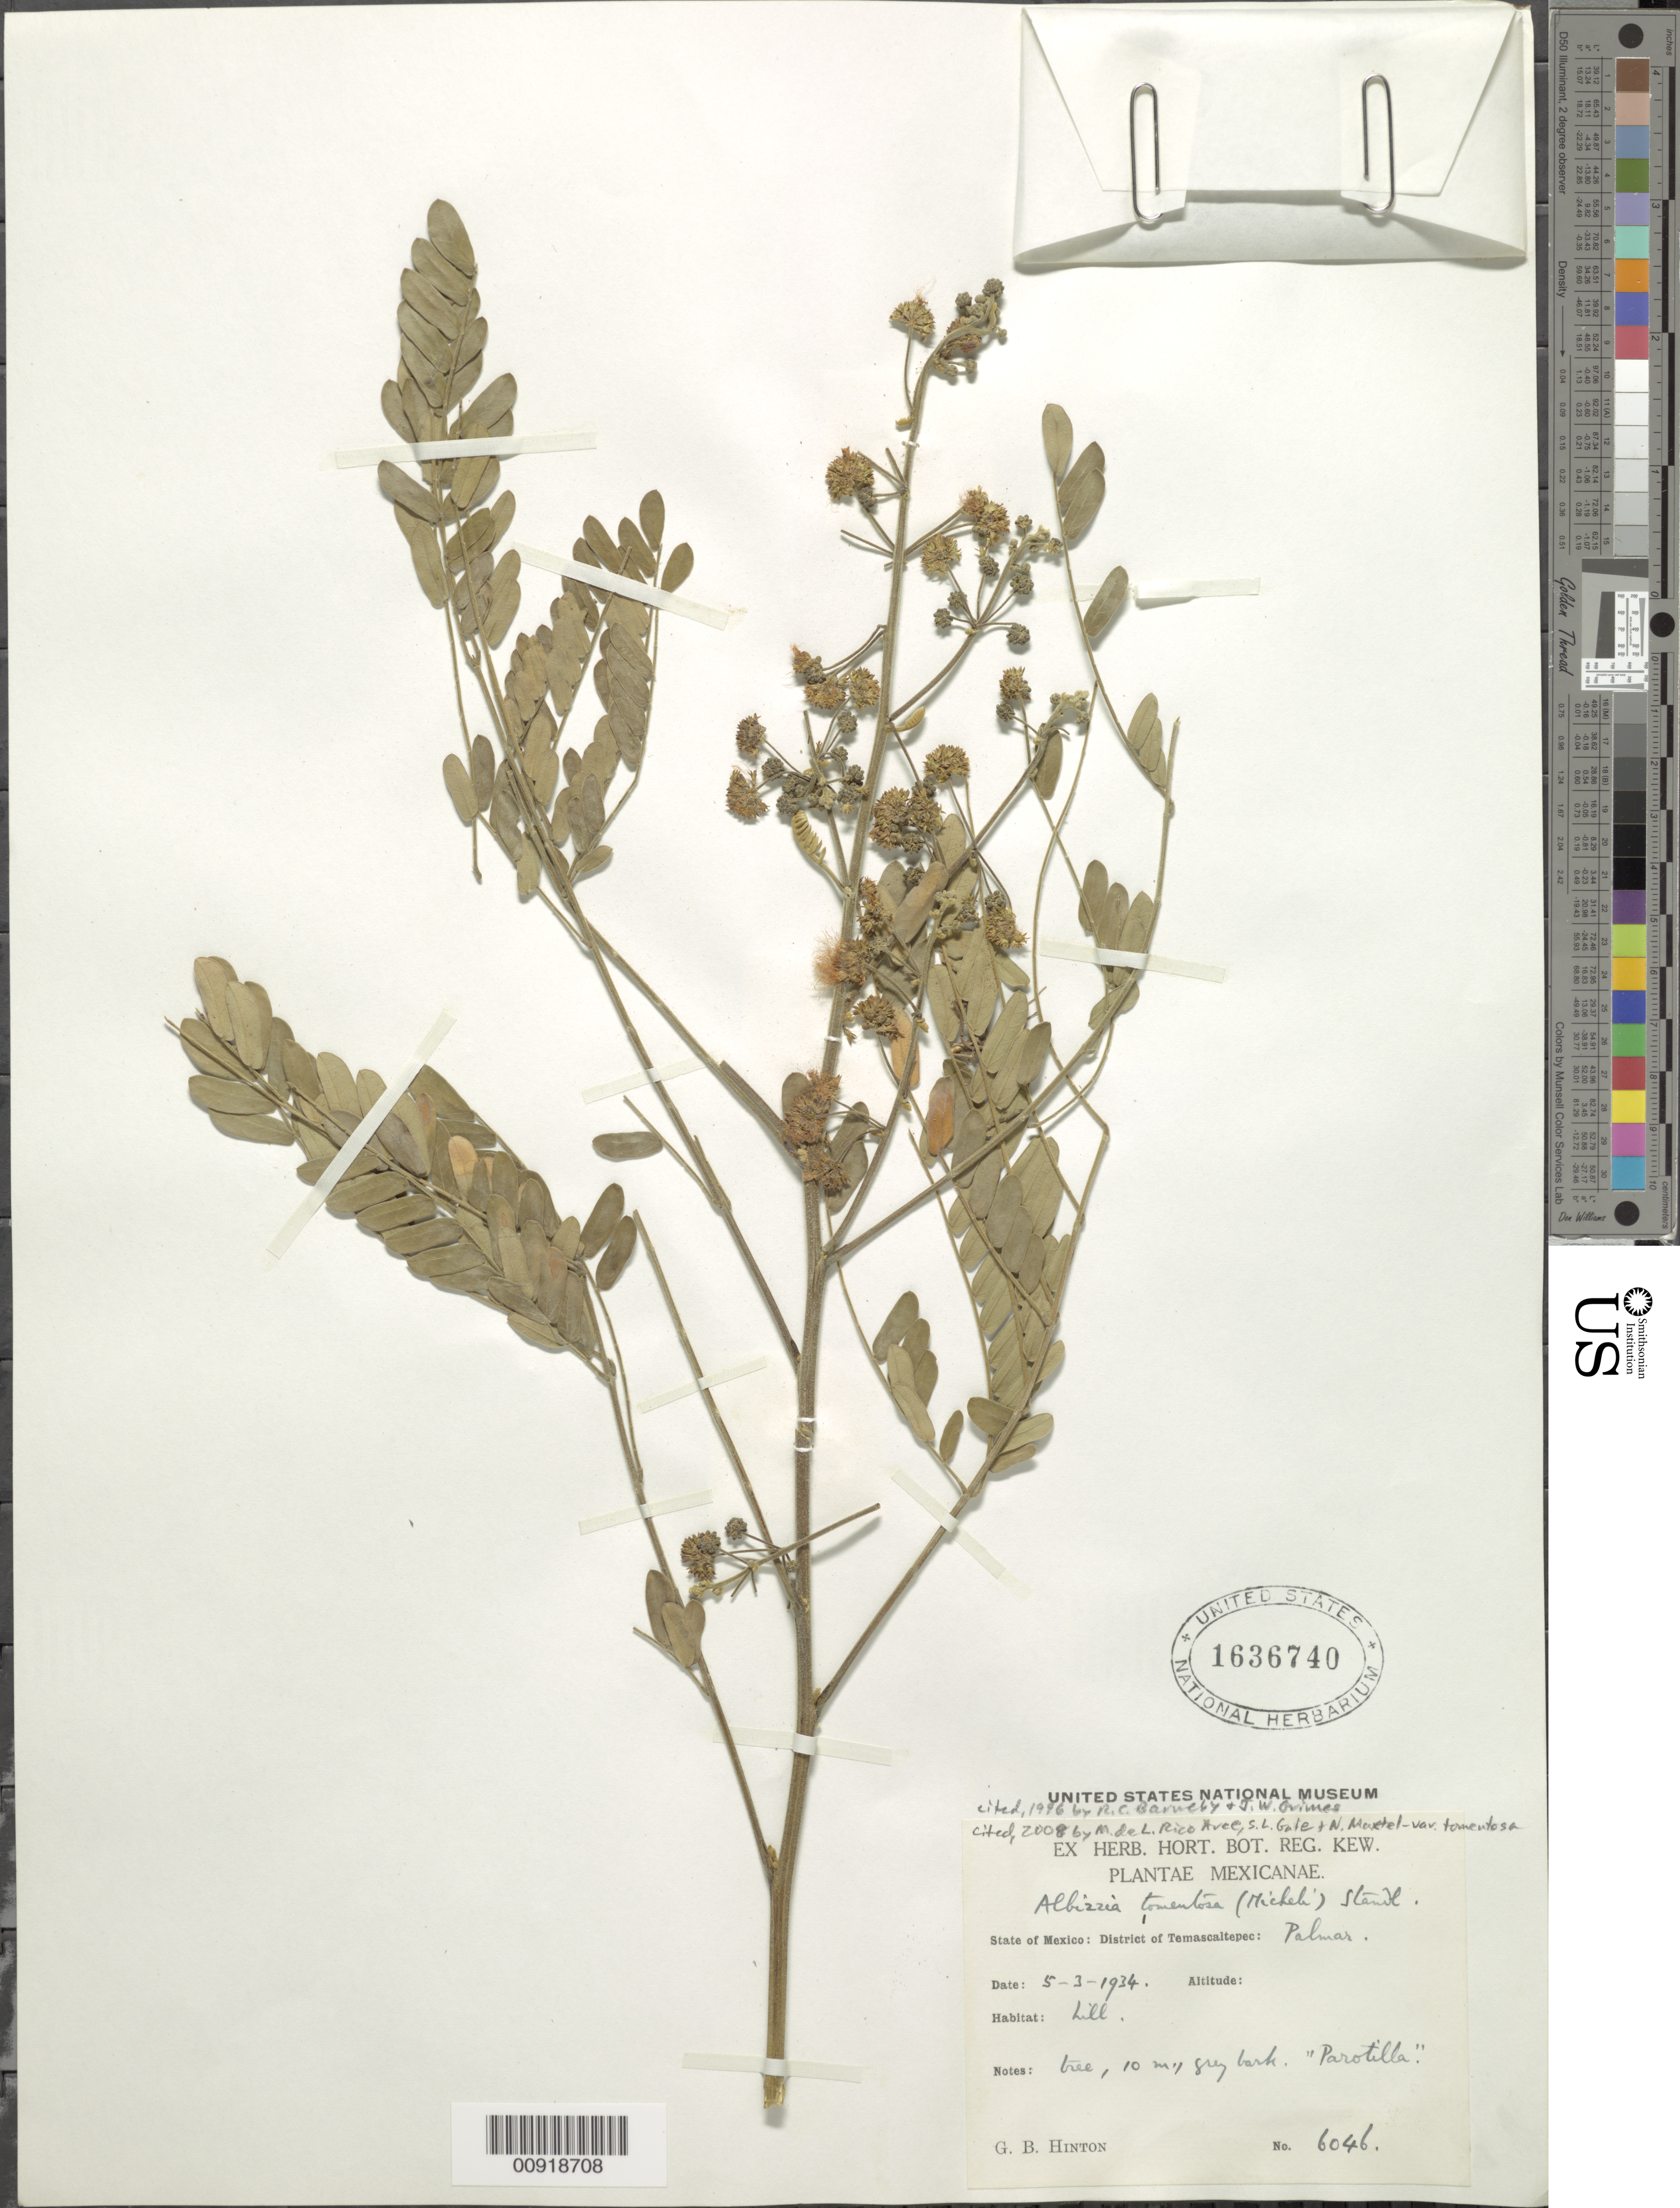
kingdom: Plantae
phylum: Tracheophyta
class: Magnoliopsida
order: Fabales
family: Fabaceae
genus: Pseudalbizzia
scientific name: Pseudalbizzia tomentosa var. tomentosa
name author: (Micheli) Koenen & Duno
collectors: G. B. Hinton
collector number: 6046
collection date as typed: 03 May 1934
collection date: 1934-05-03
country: Mexico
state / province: México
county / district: Temascaltepec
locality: State of Mexico: District of Temascaltepec: Palmar.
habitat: Hill.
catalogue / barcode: US 1636740